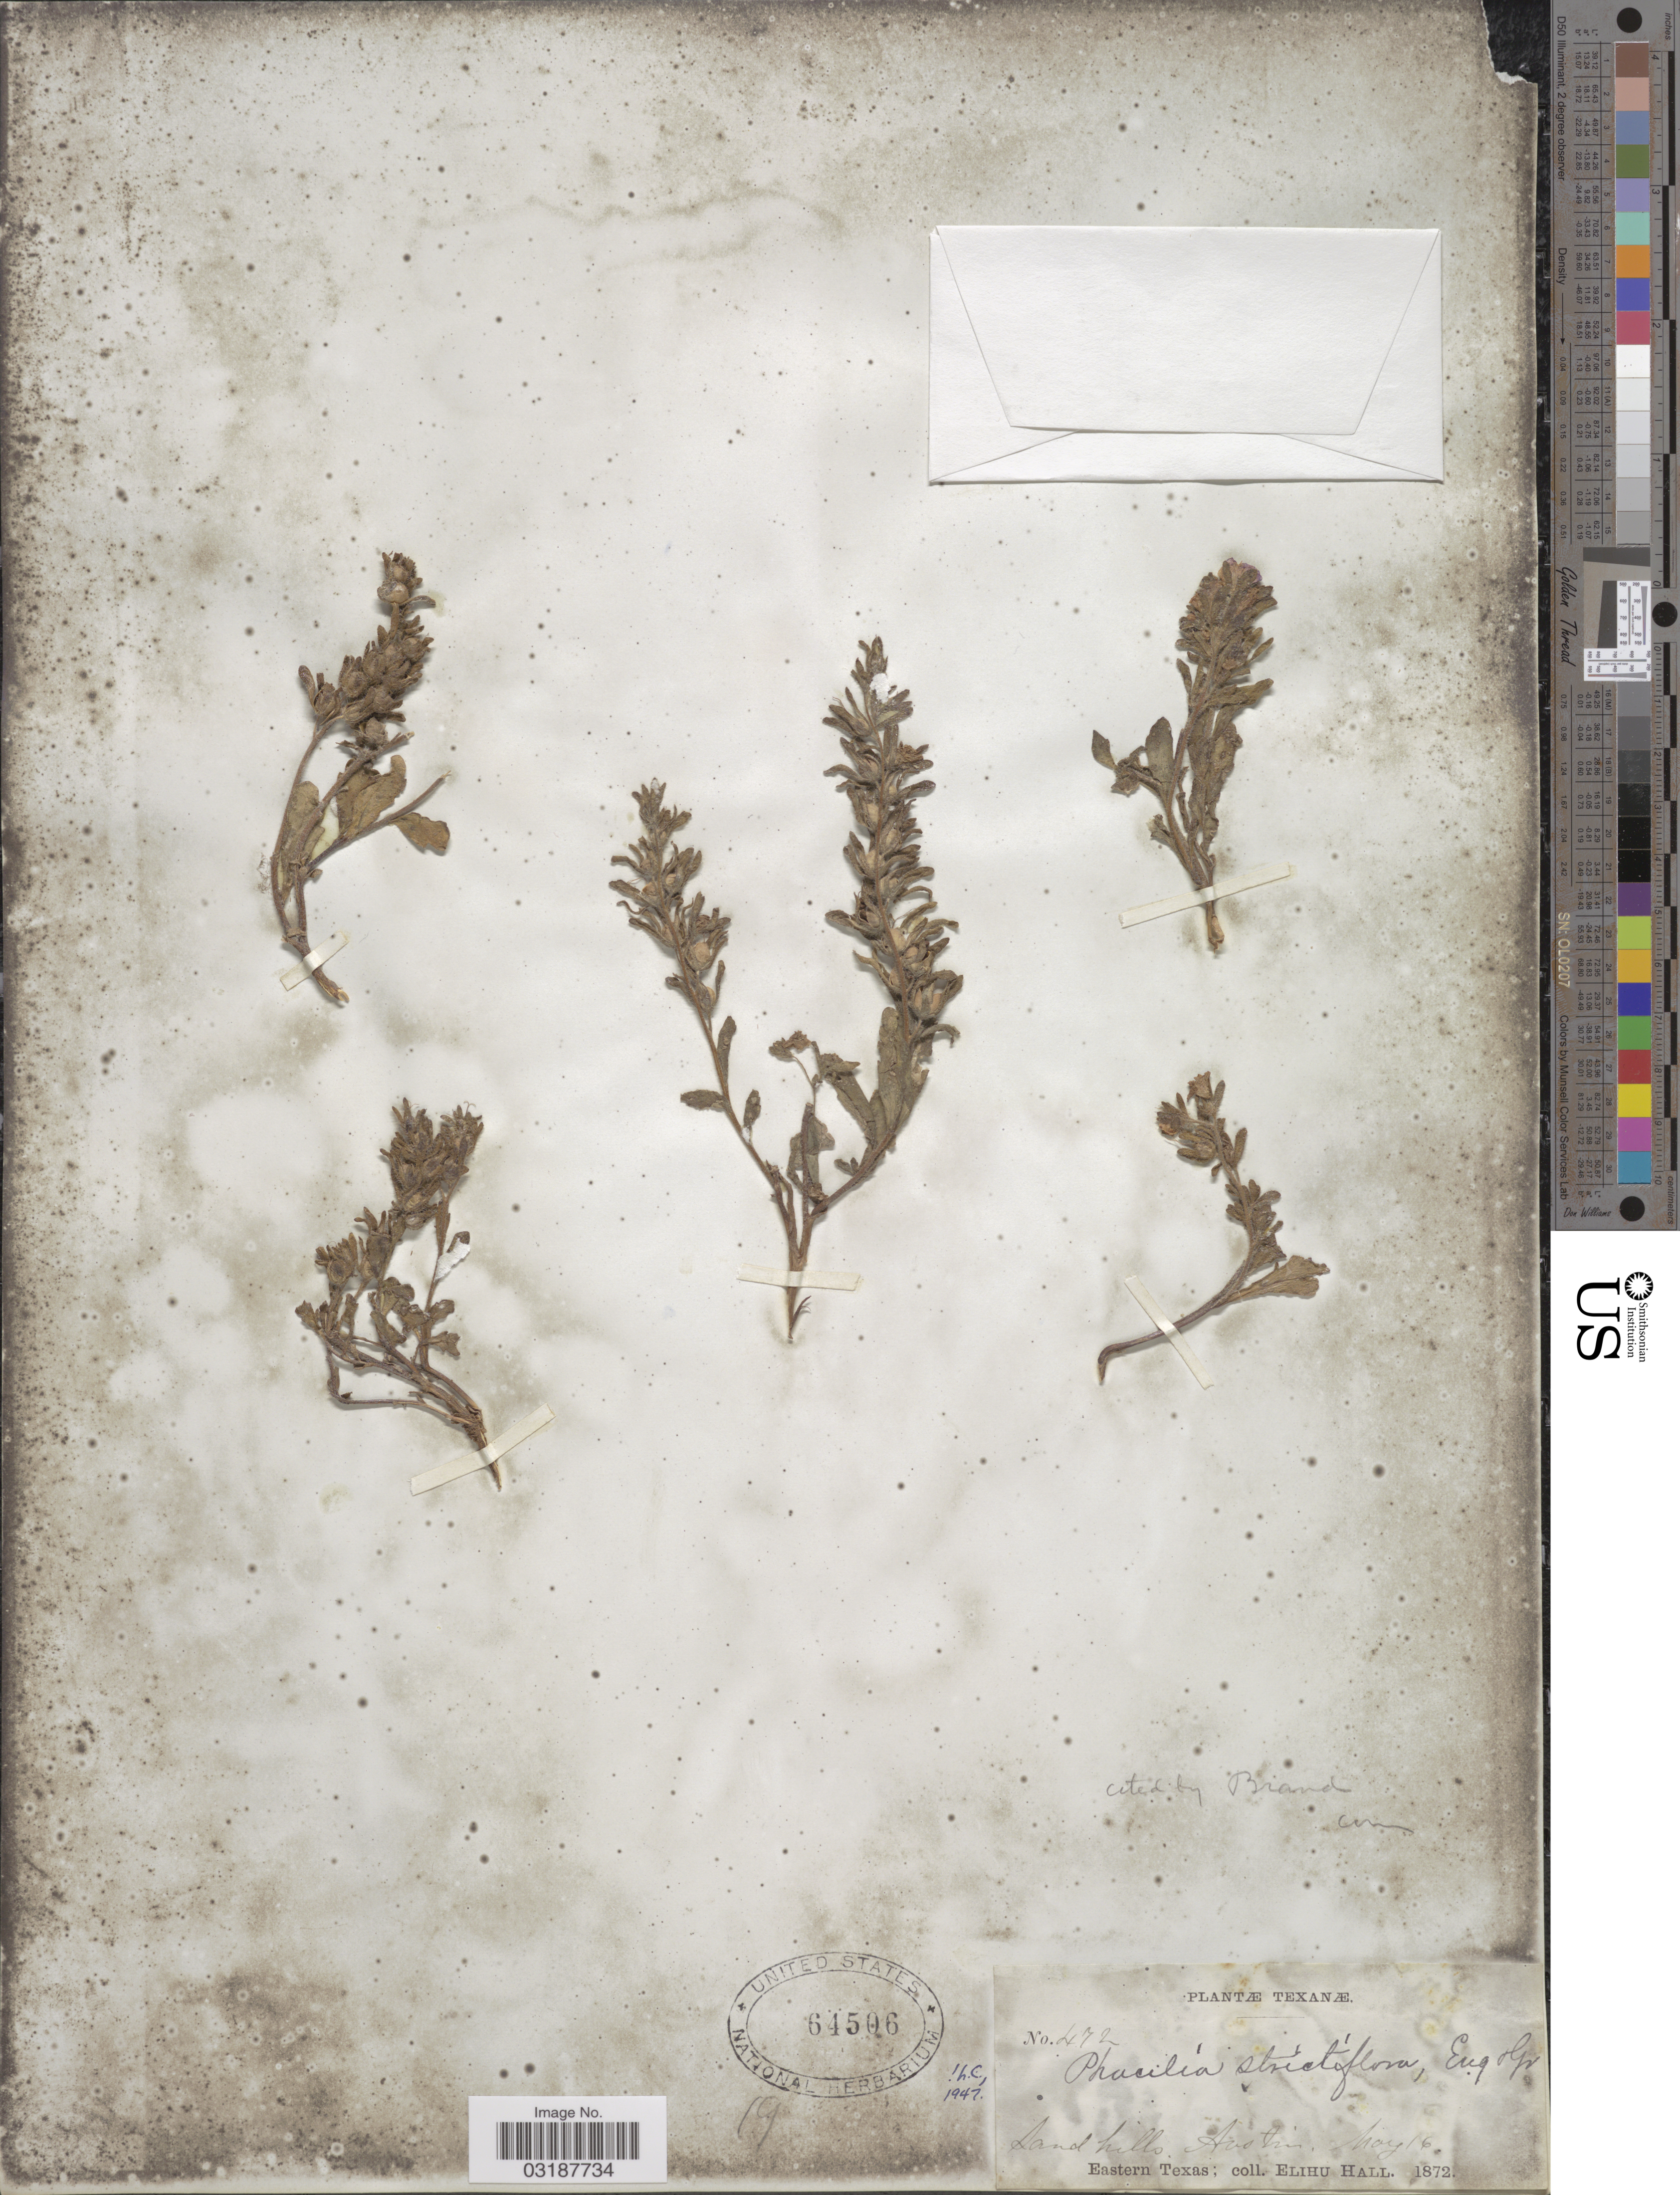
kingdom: Plantae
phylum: Tracheophyta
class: Magnoliopsida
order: Boraginales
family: Hydrophyllaceae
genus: Phacelia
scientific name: Phacelia strictiflora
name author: (Engelm. & A. Gray) A. Gray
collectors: E. Hall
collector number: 472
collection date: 1872-05-16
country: United States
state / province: Texas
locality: Sand hills, Eastern Texas, Austin.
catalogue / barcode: US 64506